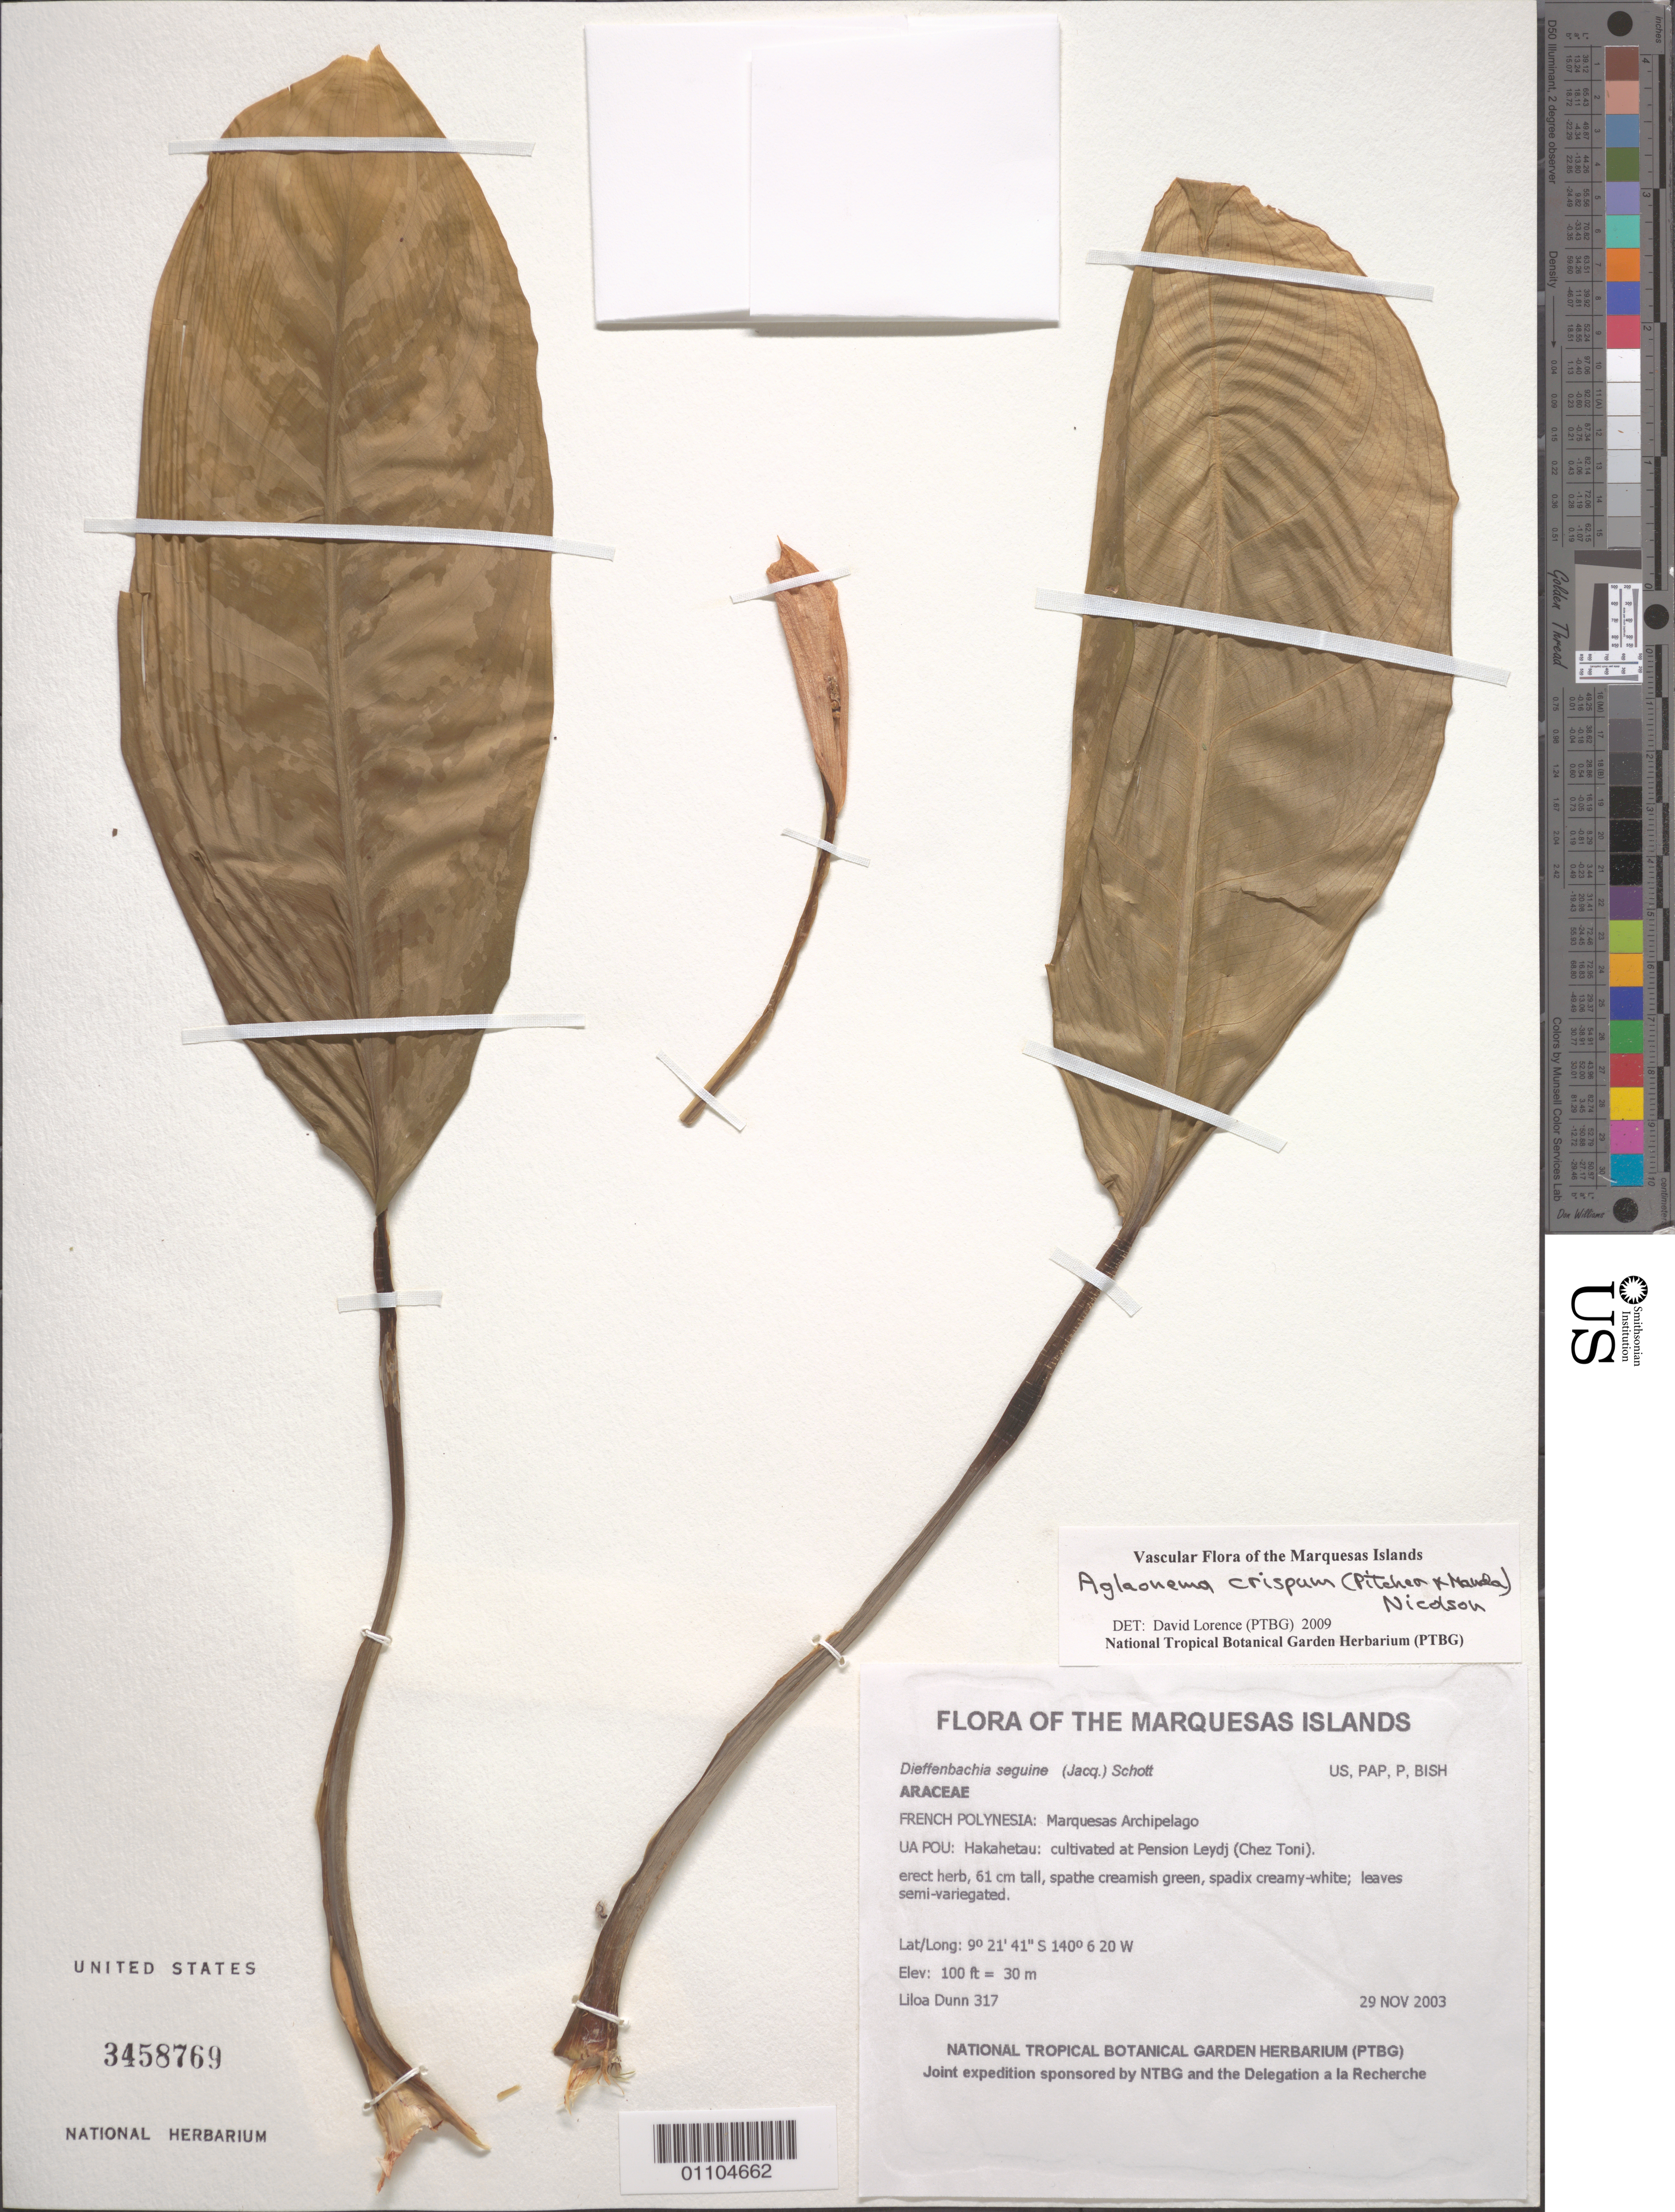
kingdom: Plantae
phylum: Tracheophyta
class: Liliopsida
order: Alismatales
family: Araceae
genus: Aglaonema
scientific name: Aglaonema crispum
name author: (Pitcher & Manda) Nicolson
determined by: Lorence, David H., (PTBG), National Tropical Botanical Garden (UNITED STATES)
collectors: L. Dunn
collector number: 317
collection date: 2003-11-29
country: French Polynesia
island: Ua Pou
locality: Hakahetau: cultivated at Pension Leydj (Chez Toni)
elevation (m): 30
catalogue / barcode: US 3458769